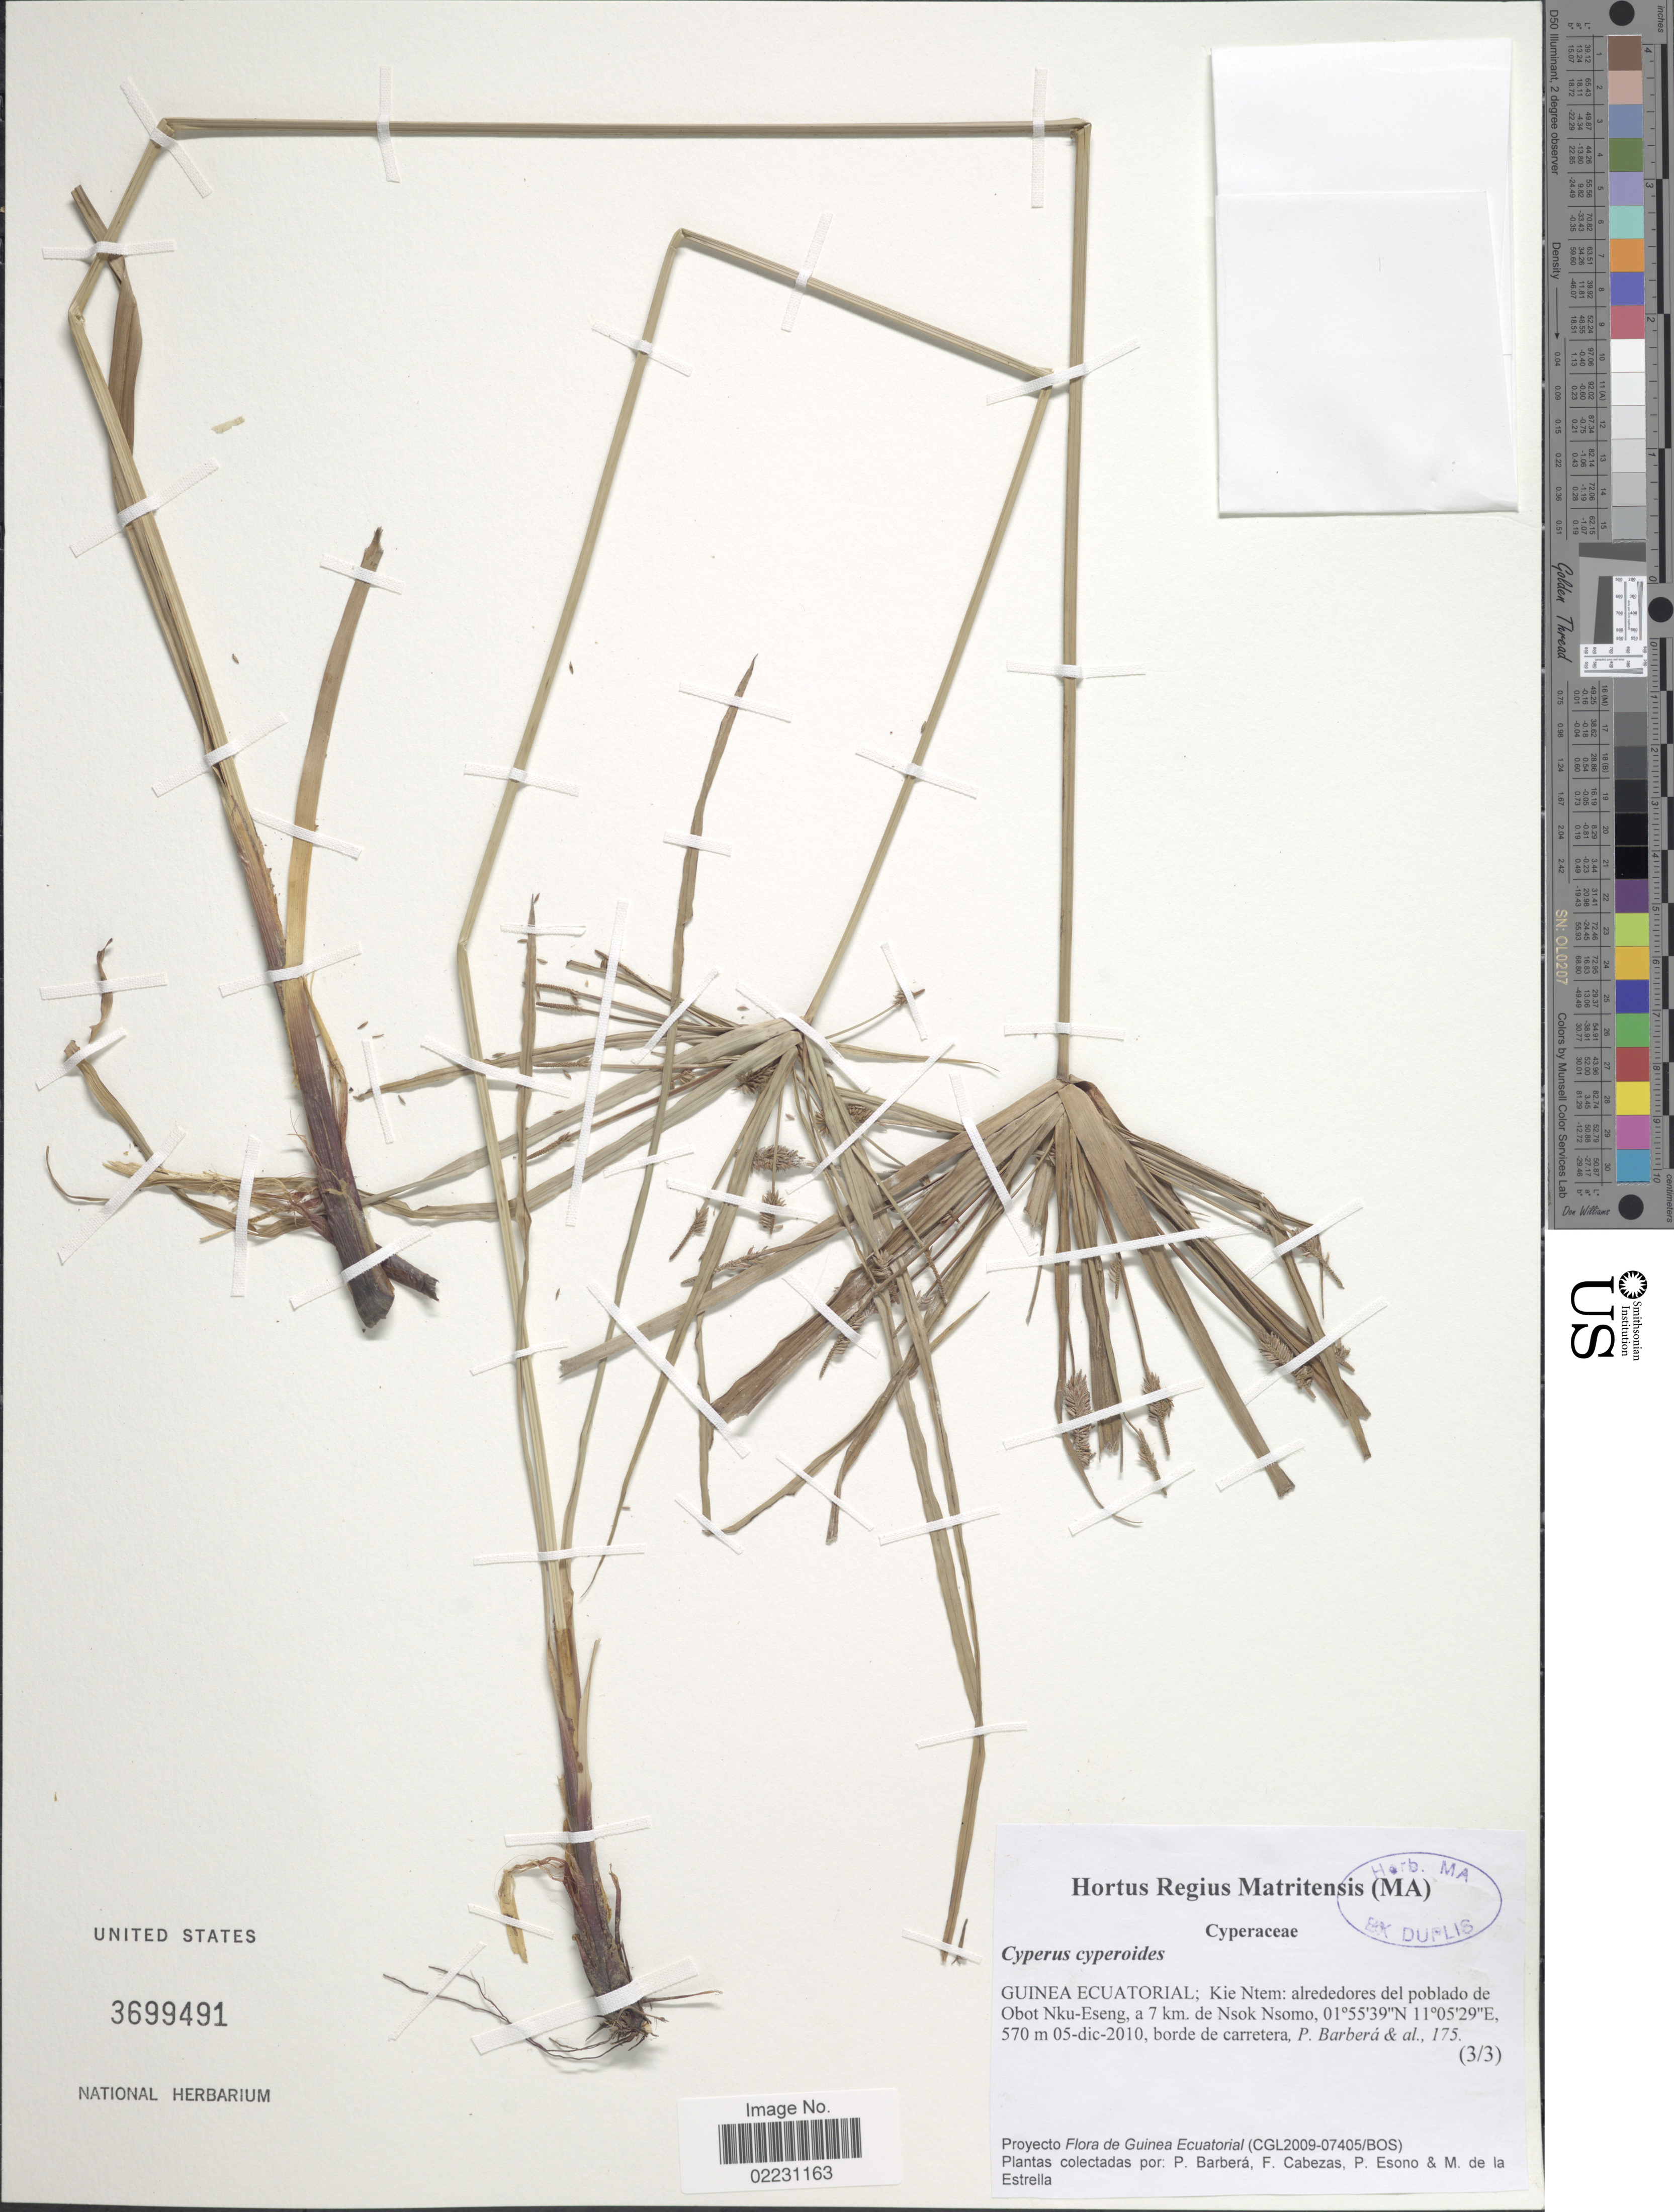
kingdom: Plantae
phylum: Tracheophyta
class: Liliopsida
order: Poales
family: Cyperaceae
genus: Cyperus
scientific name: Cyperus cyperoides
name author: (L.) Kuntze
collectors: P. Barberá, F. Cabezas, P. Esono & M. de la Estrella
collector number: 175?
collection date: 2010-12-05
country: Equatorial Guinea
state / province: Kie-Ntem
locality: Guinea Ecuatorial: Kie Ntem: alrededores del poblado de Obot Nku-Eseng, a 7 km. de nsok Nsomo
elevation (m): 570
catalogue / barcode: US 3699491